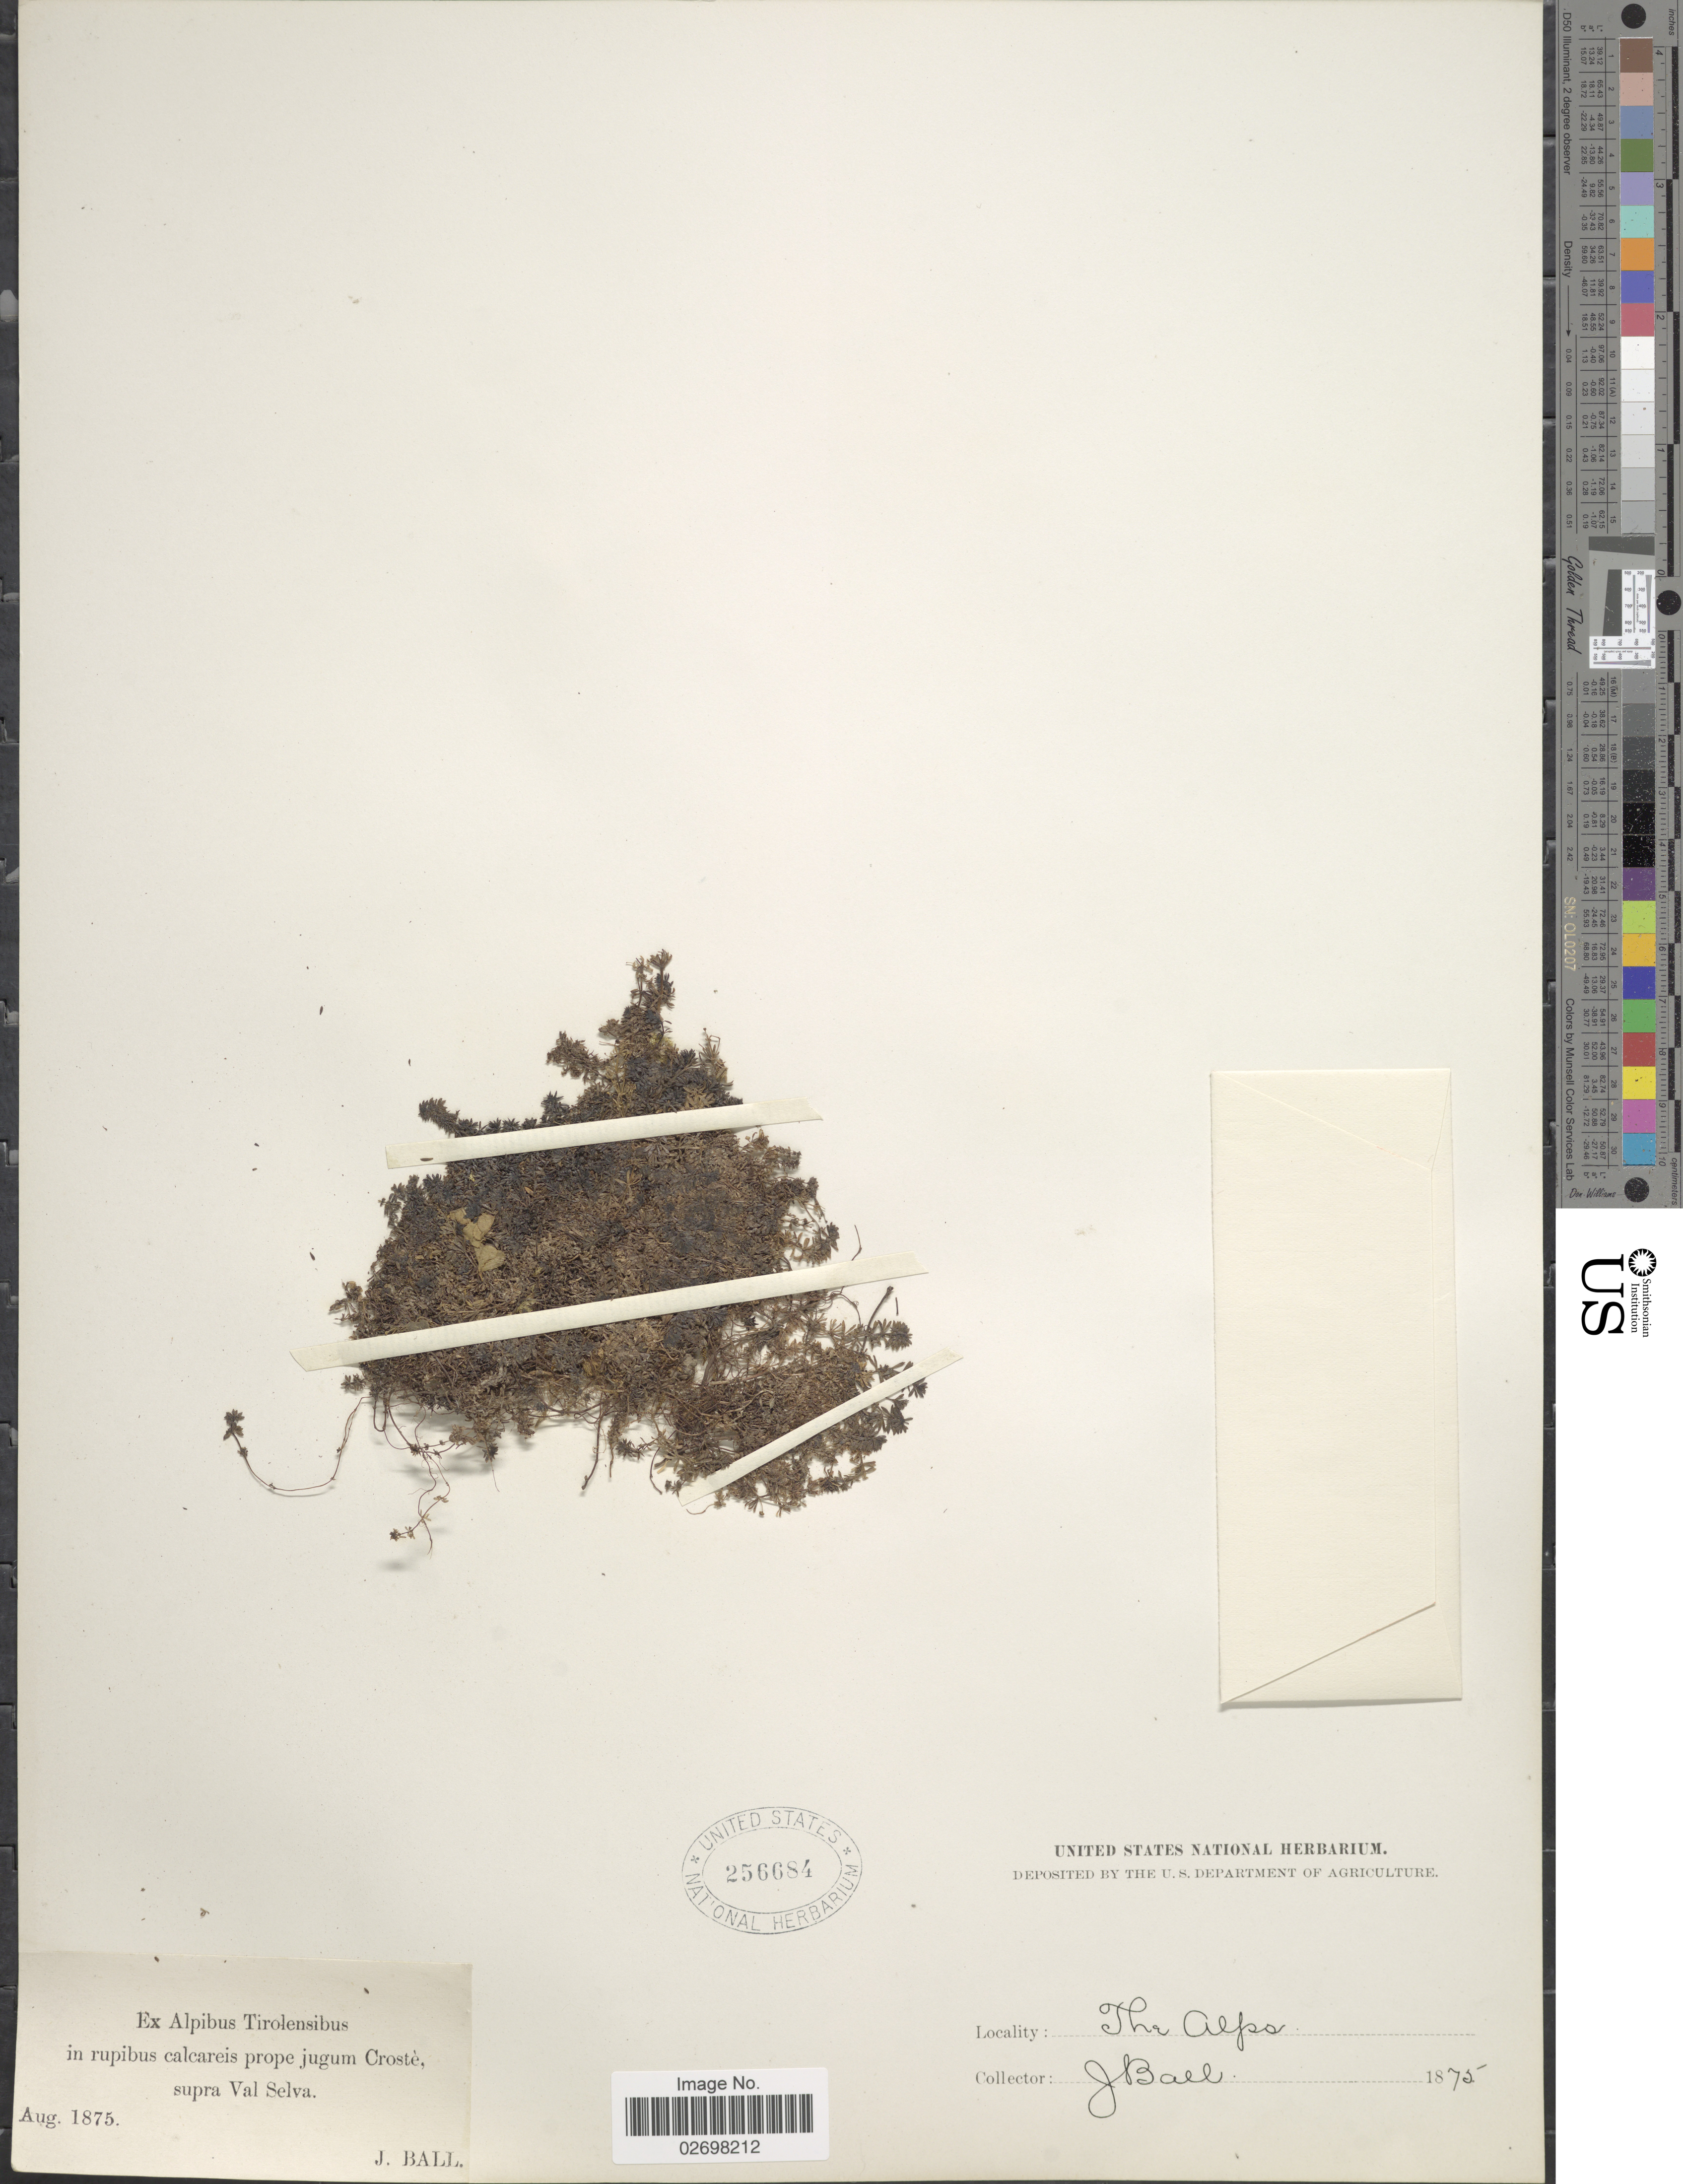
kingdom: Plantae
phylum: Tracheophyta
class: Magnoliopsida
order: Gentianales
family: Rubiaceae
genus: Galium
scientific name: Galium sp.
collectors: J. Ball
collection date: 1875-08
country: Austria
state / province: Tirol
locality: Alpibus Tirolensibus, in rupibus calcareis prope jugum Crosté, supra Val Selva, The Alps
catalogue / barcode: US 256684